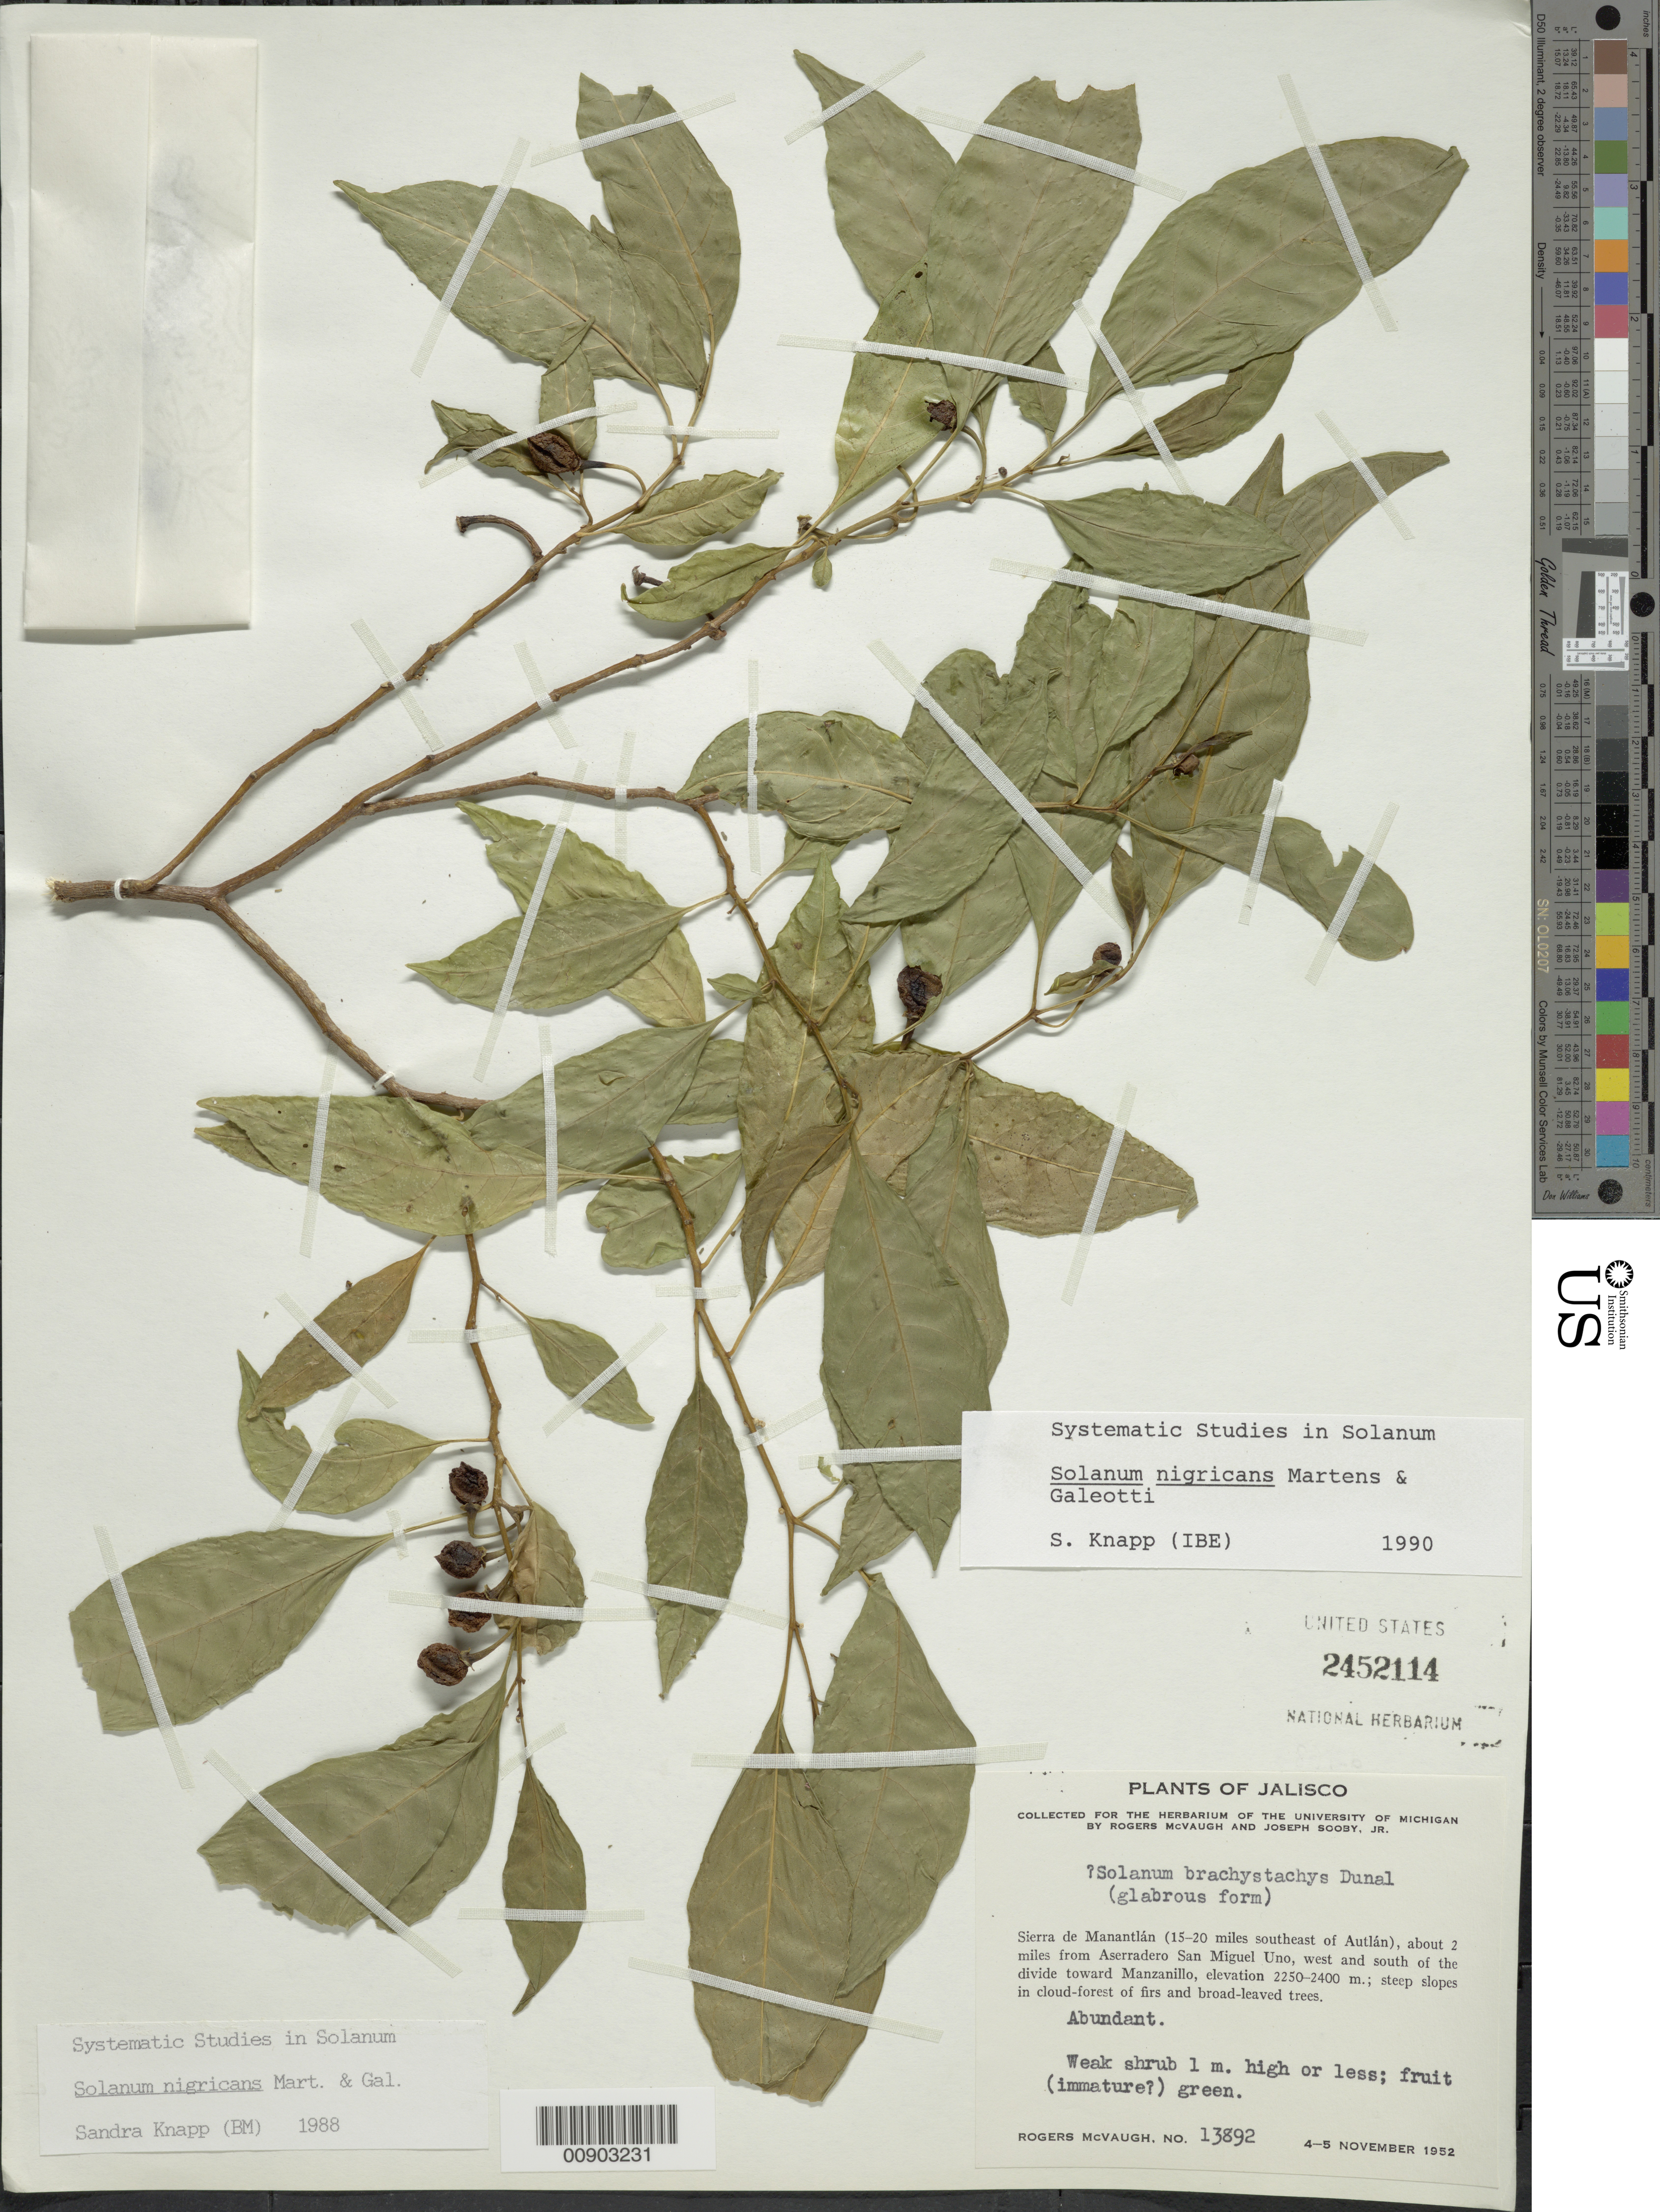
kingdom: Plantae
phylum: Tracheophyta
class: Magnoliopsida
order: Solanales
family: Solanaceae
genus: Solanum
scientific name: Solanum nigricans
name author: M. Martens & Galeotti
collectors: R. McVaugh & J. Sooby Jr.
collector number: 13892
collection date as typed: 04 Nov 1952 to 05 Nov 1952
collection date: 1952-11-04/1952-11-05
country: Mexico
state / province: Jalisco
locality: Sierra de Manantlán (15-20 miles southeast of Autlán), about 2 miles from Aserradero San Miguel Uno, west and south of the divide toward Manzanillo.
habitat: Steep slopes in cloud-forest of firs and broad-leaved trees.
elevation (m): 2400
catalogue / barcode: US 2452114